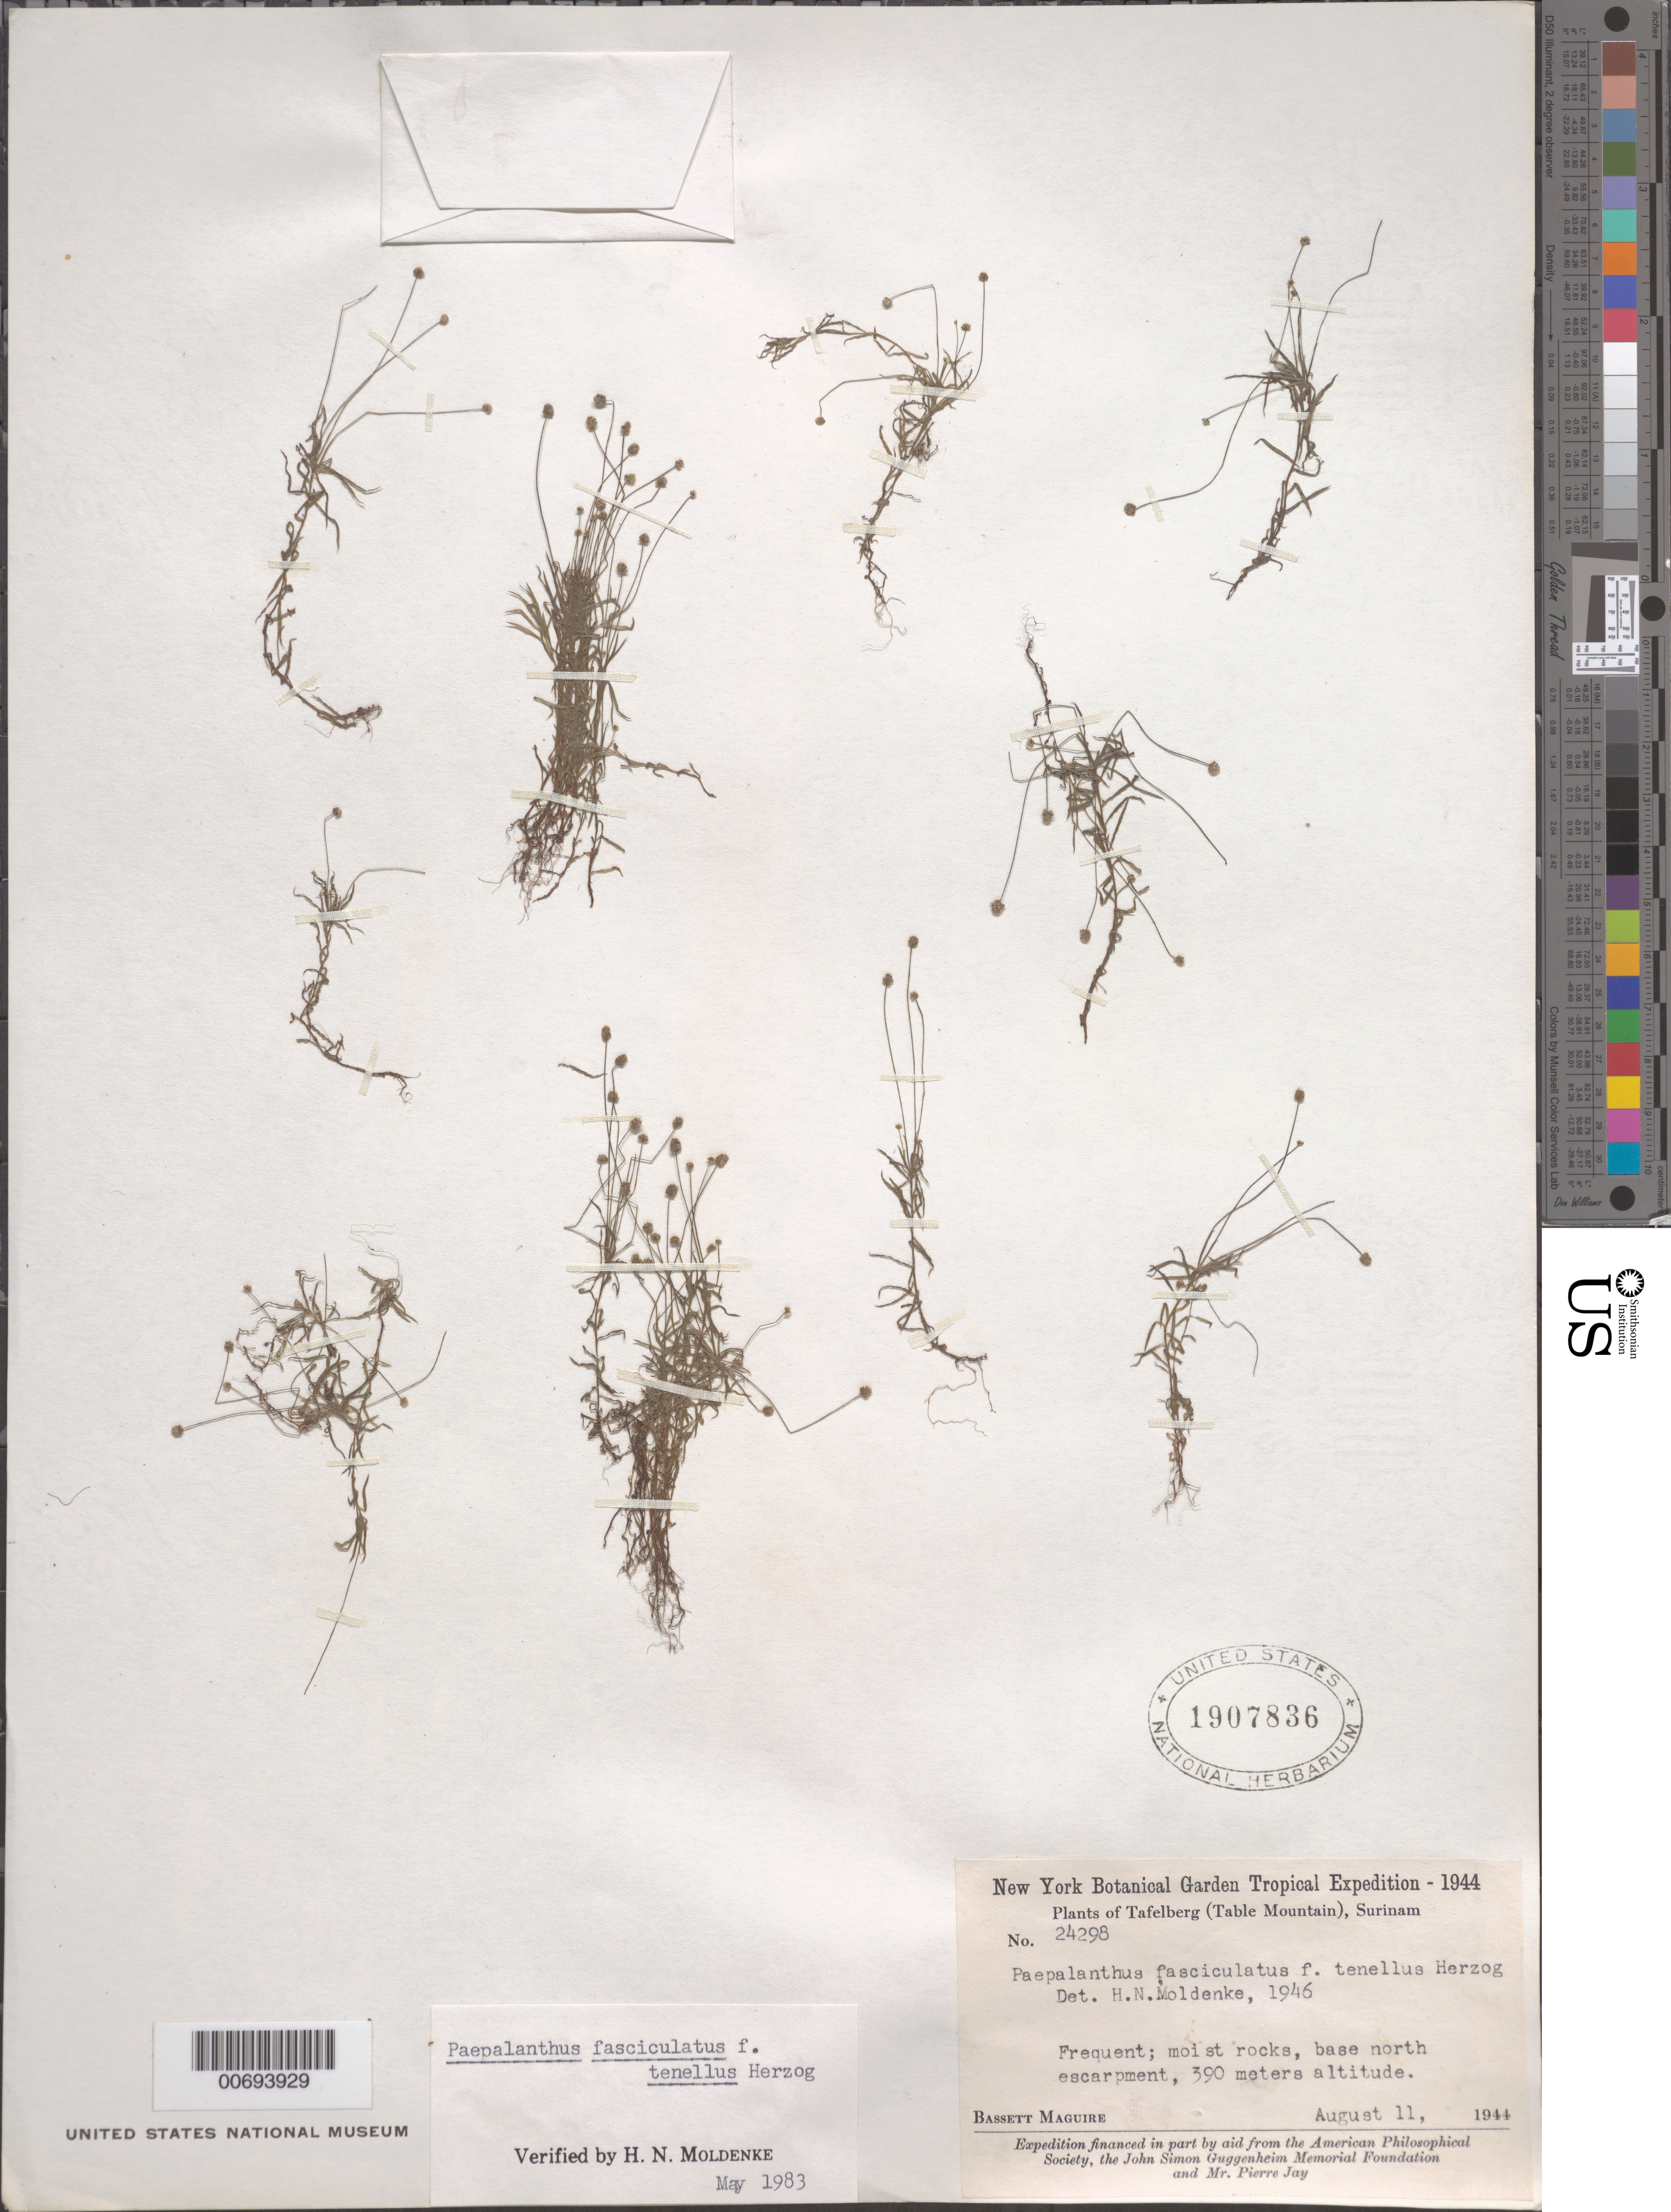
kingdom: Plantae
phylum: Tracheophyta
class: Liliopsida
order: Poales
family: Eriocaulaceae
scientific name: Giuliettia fasciculata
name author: (Rottb.) Andrino & Sano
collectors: B. Maguire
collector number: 24298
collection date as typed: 11-Aug-44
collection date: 1944-08-11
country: Suriname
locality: Tafelberg (Table Mountain), north escarpment base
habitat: Moist rocks, base north escarpment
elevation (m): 390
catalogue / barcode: US 1907836